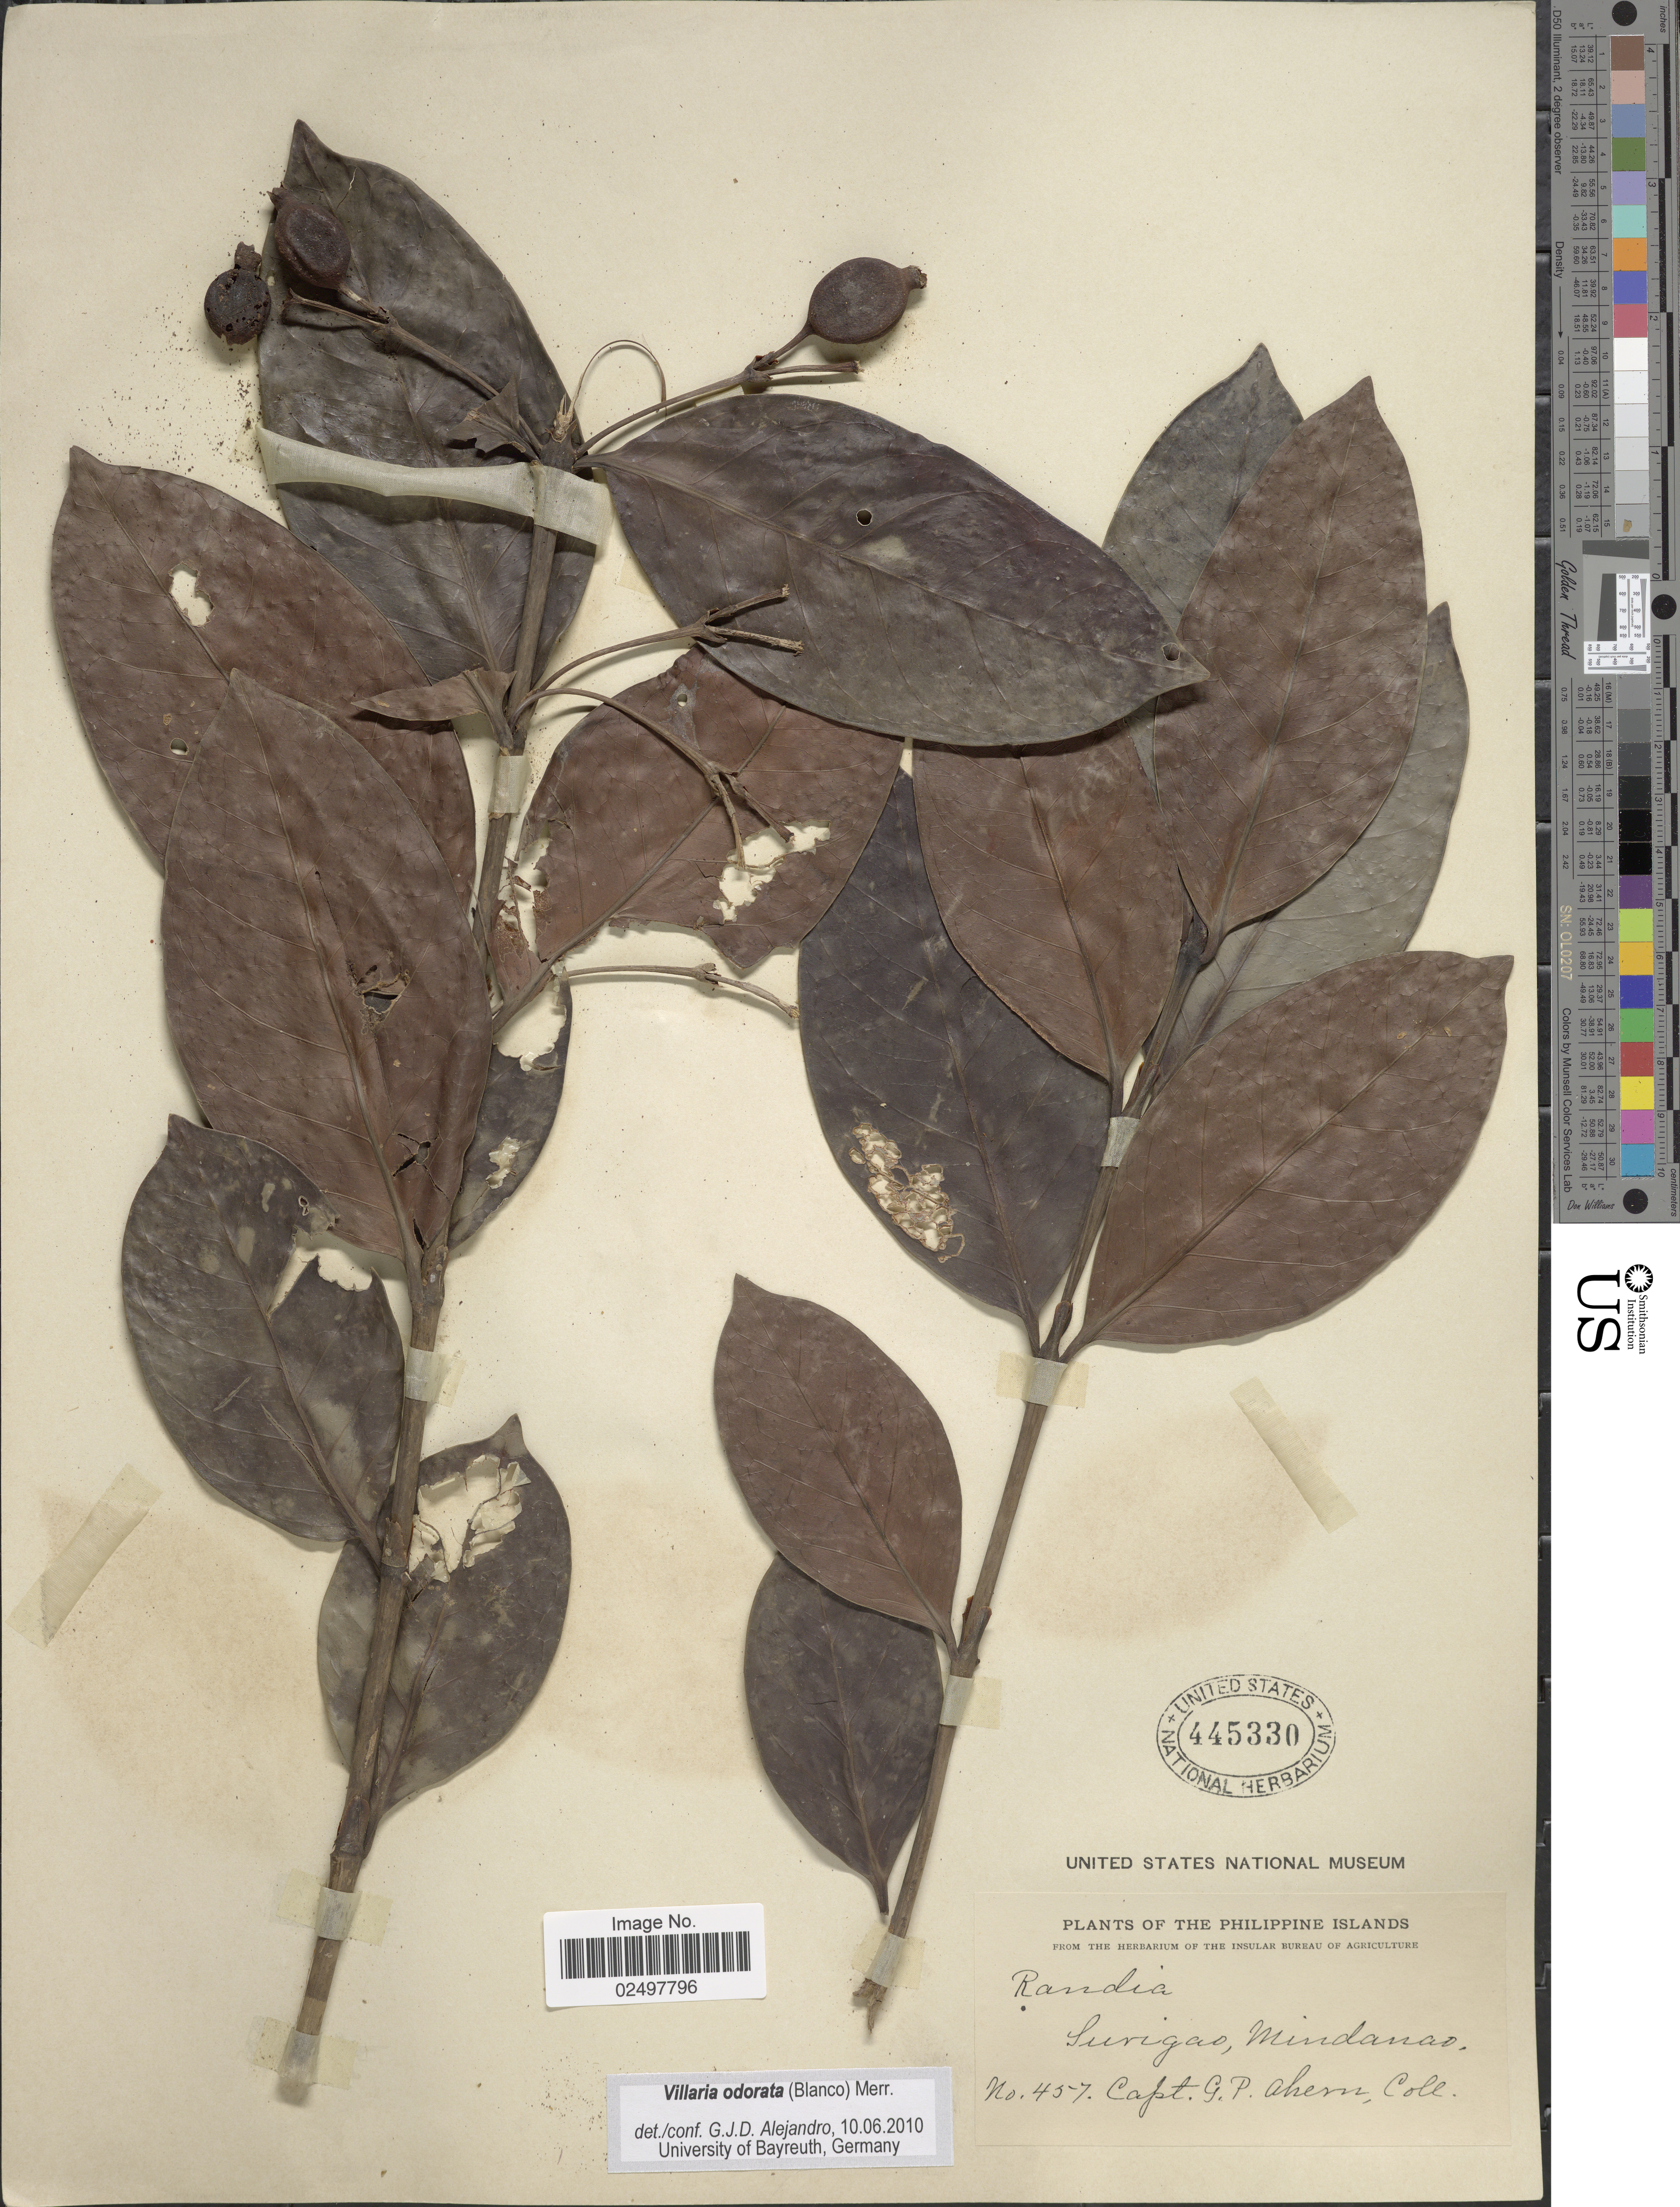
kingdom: Plantae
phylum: Tracheophyta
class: Magnoliopsida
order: Gentianales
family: Rubiaceae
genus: Villaria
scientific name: Villaria odorata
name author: (Blanco) Merr.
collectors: G. Ahern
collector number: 457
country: Philippines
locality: Surigao, Mindanao, Philippine Islands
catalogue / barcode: US 445330